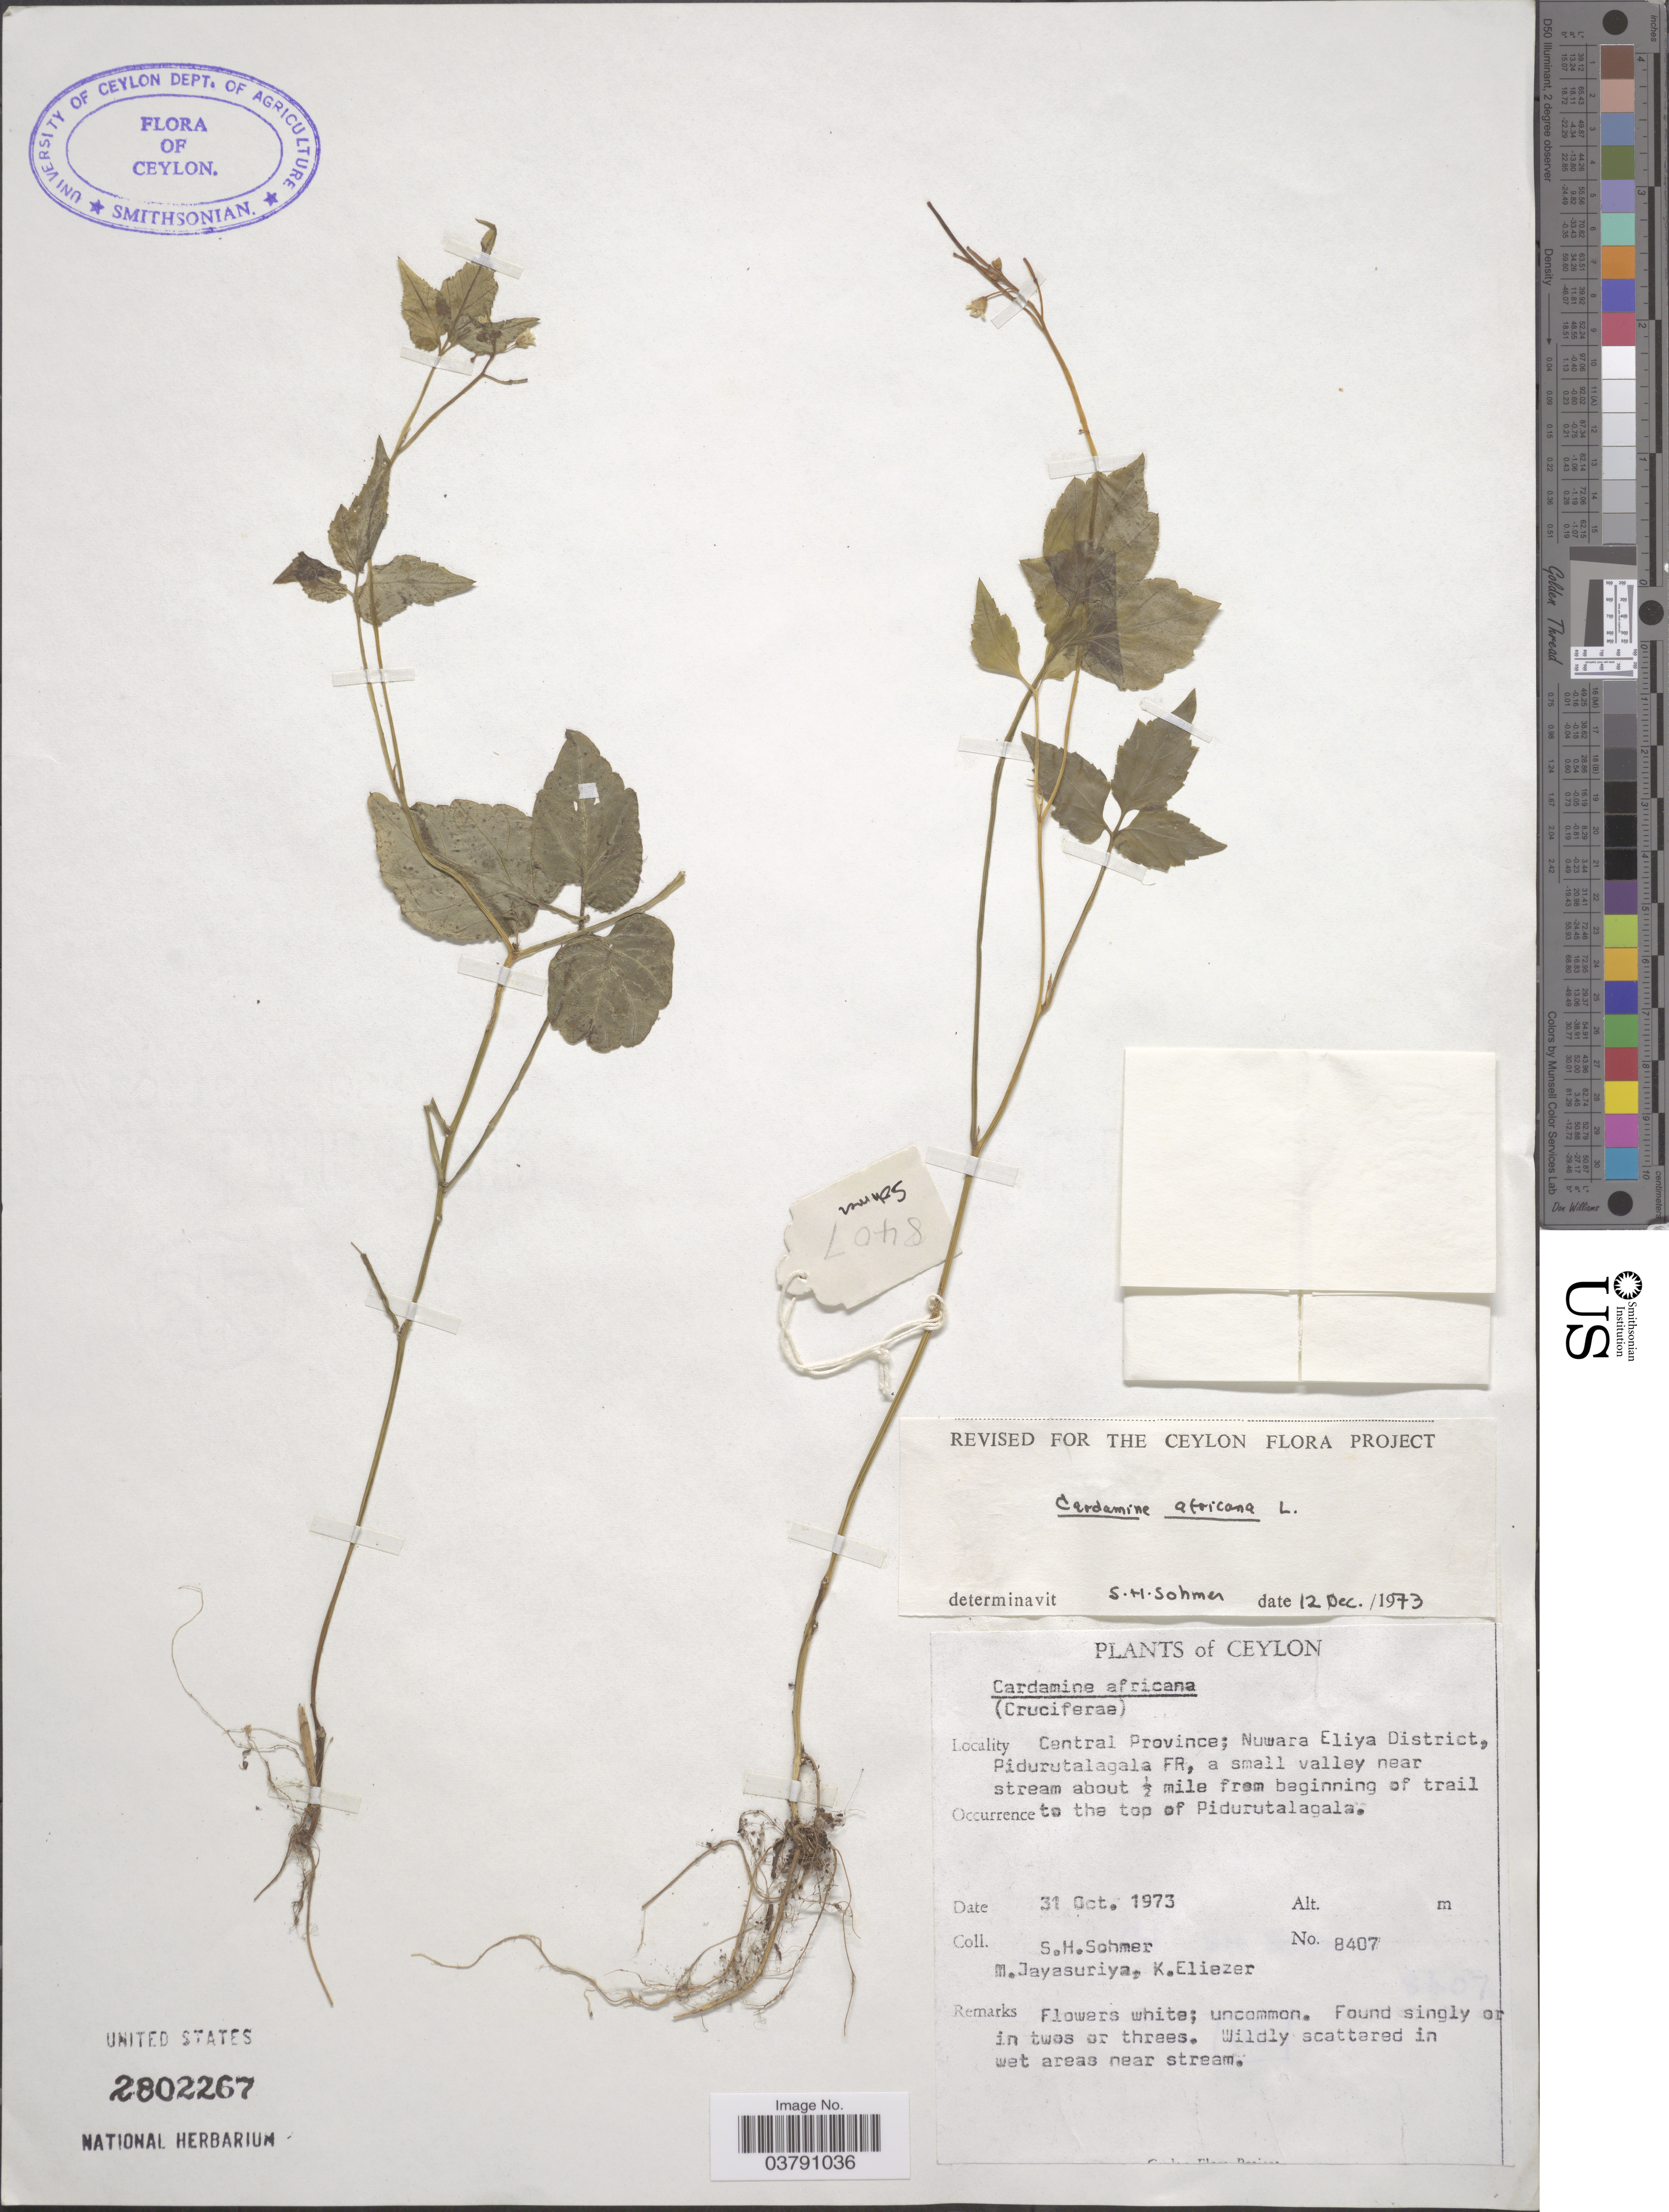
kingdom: Plantae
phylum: Tracheophyta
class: Magnoliopsida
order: Brassicales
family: Brassicaceae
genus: Cardamine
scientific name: Cardamine africana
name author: L.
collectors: S. H. Sohmer, M. Jayasuriya & K. Eliezer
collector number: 8407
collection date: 1973-10-31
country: Sri Lanka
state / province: Central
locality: Nuwara Eliya District, Pidurutalagala FR, a small valley near stream about ½ mile from beginning of trail to the top of Pidurutalagala.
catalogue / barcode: US 2802267